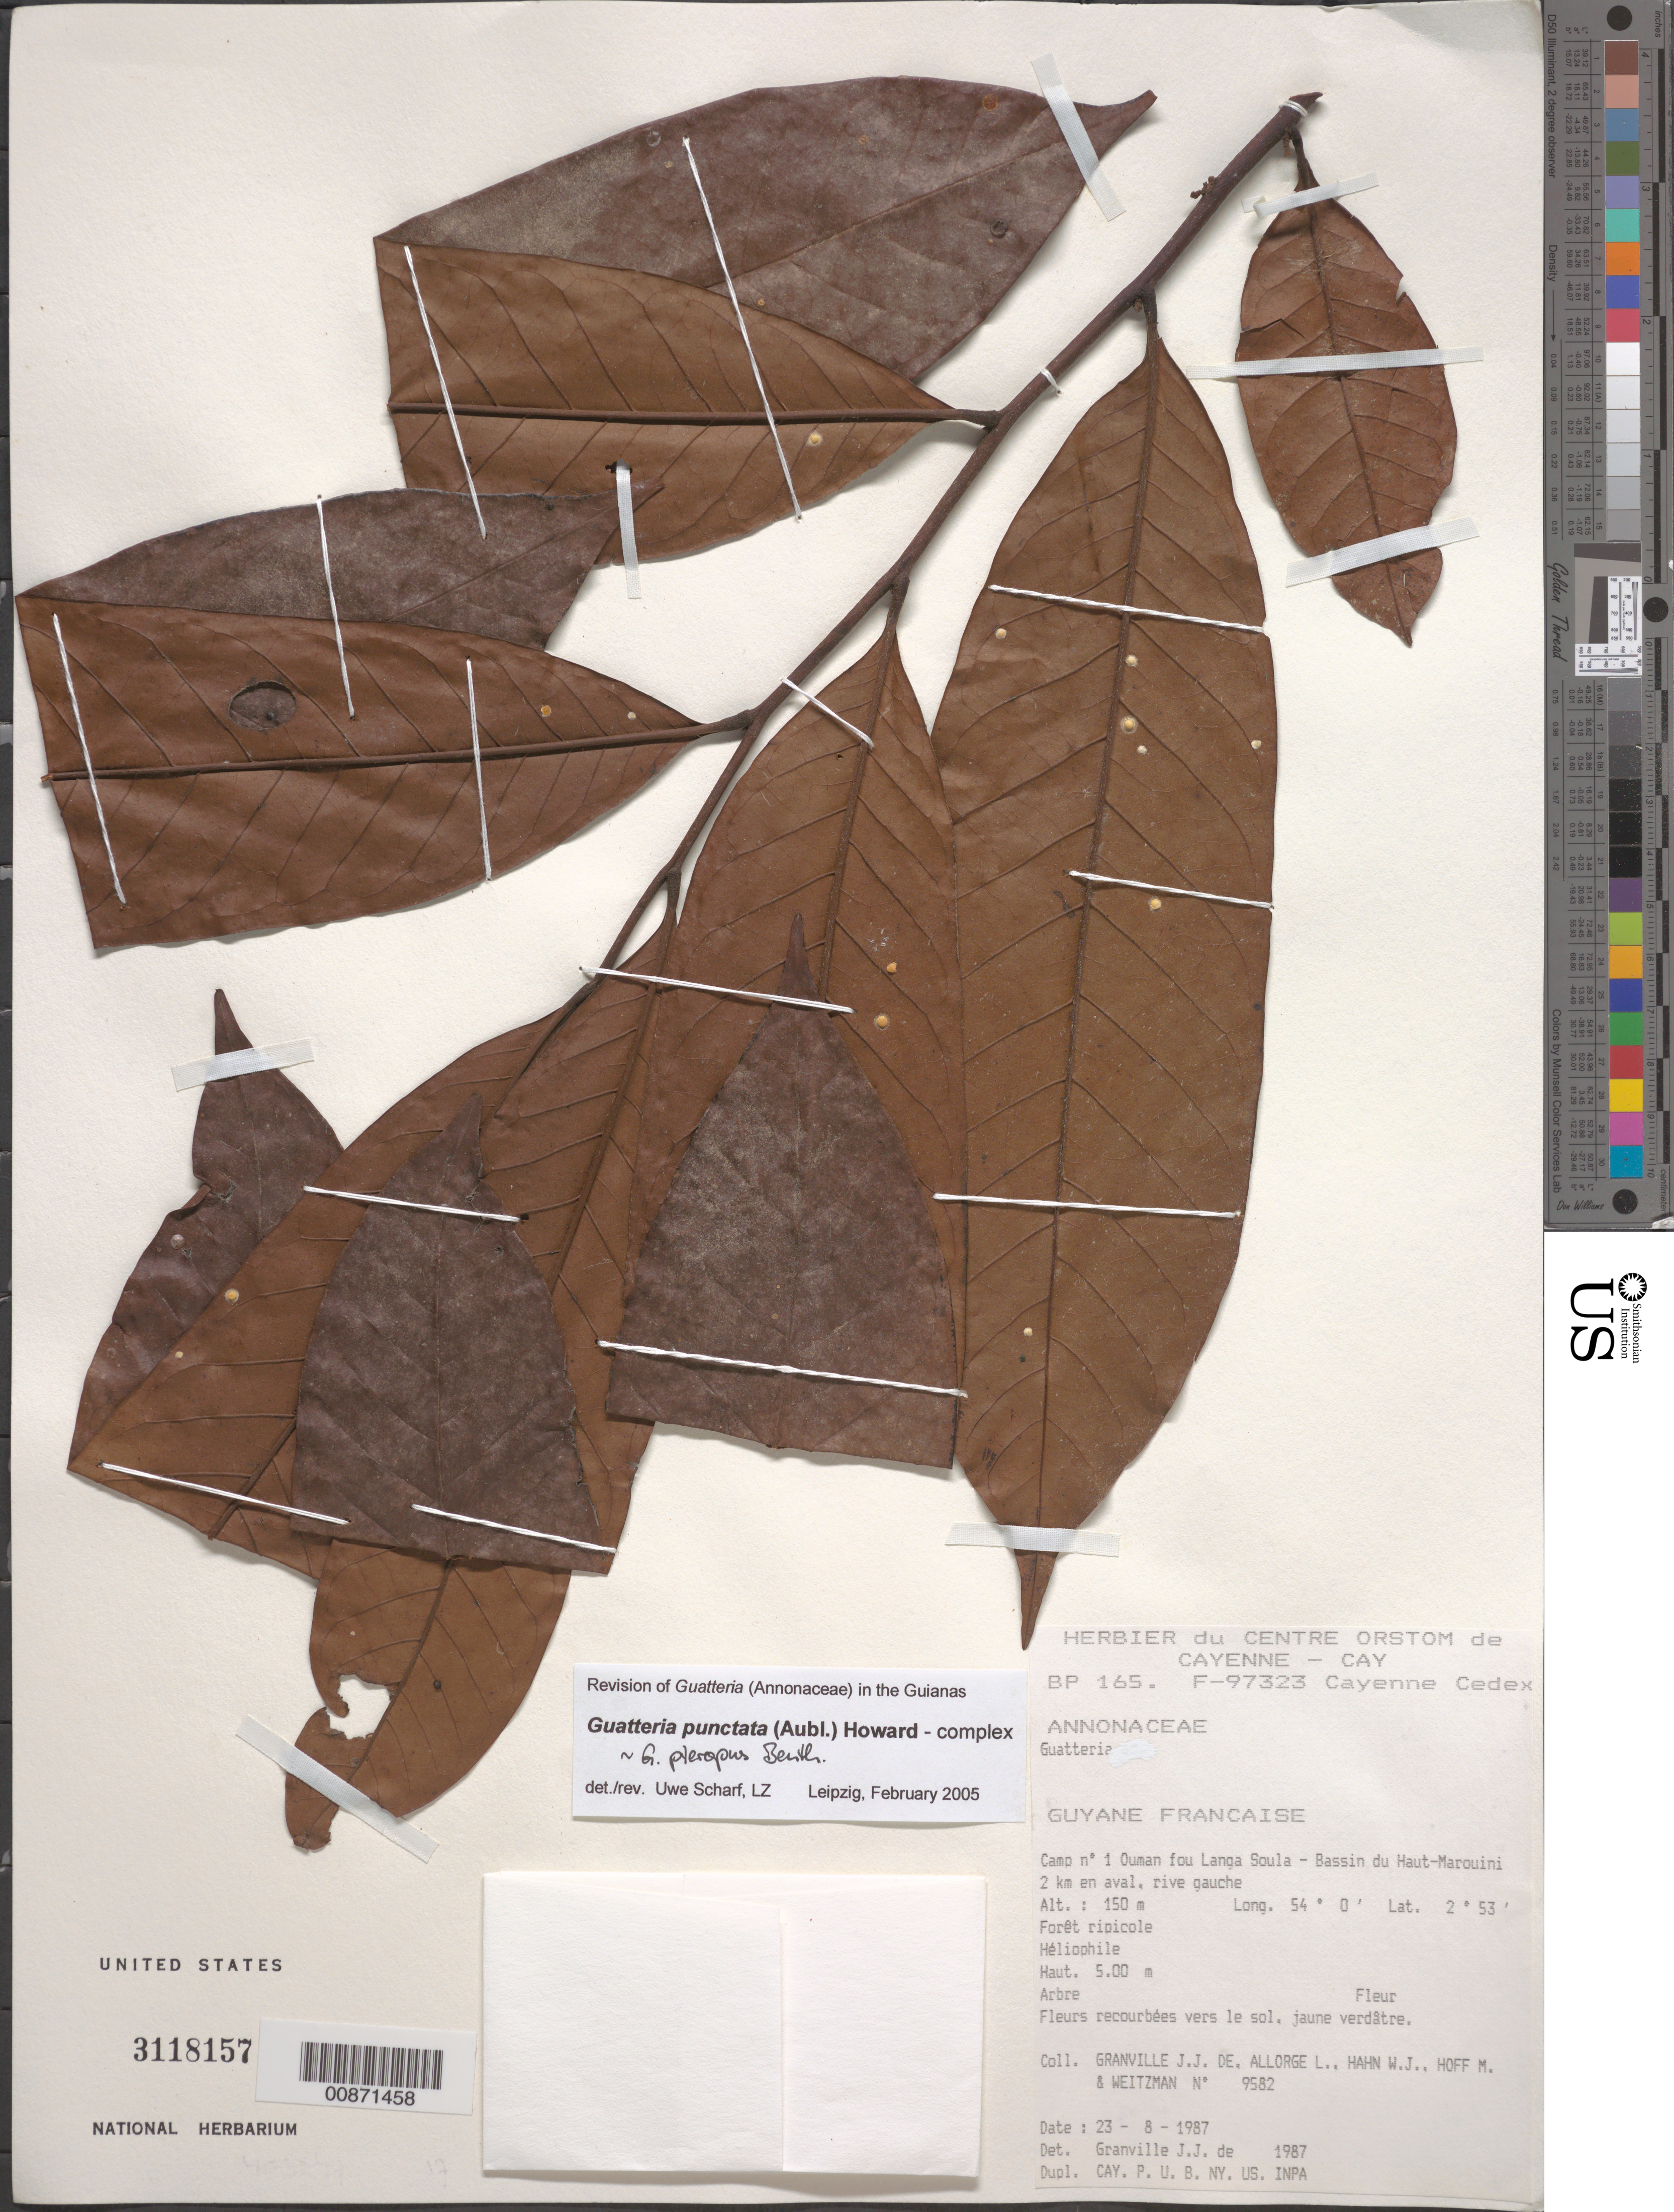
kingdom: Plantae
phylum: Tracheophyta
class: Magnoliopsida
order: Magnoliales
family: Annonaceae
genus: Guatteria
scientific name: Guatteria punctata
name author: (Aubl.) R.A. Howard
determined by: Scharf, U.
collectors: J.-J. de Granville, L. Allorge, W. J. Hahn, M. Hoff & A. L. Weitzman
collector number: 9582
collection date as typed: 23-Aug-87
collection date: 1987-08-23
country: French Guiana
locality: Ouman fou Langa Soula, Camp #1, Bassin du Haut-Marouini, 2 km en aval, rive gauche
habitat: Forêt ripicole, heliophile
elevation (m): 150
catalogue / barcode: US 3118157